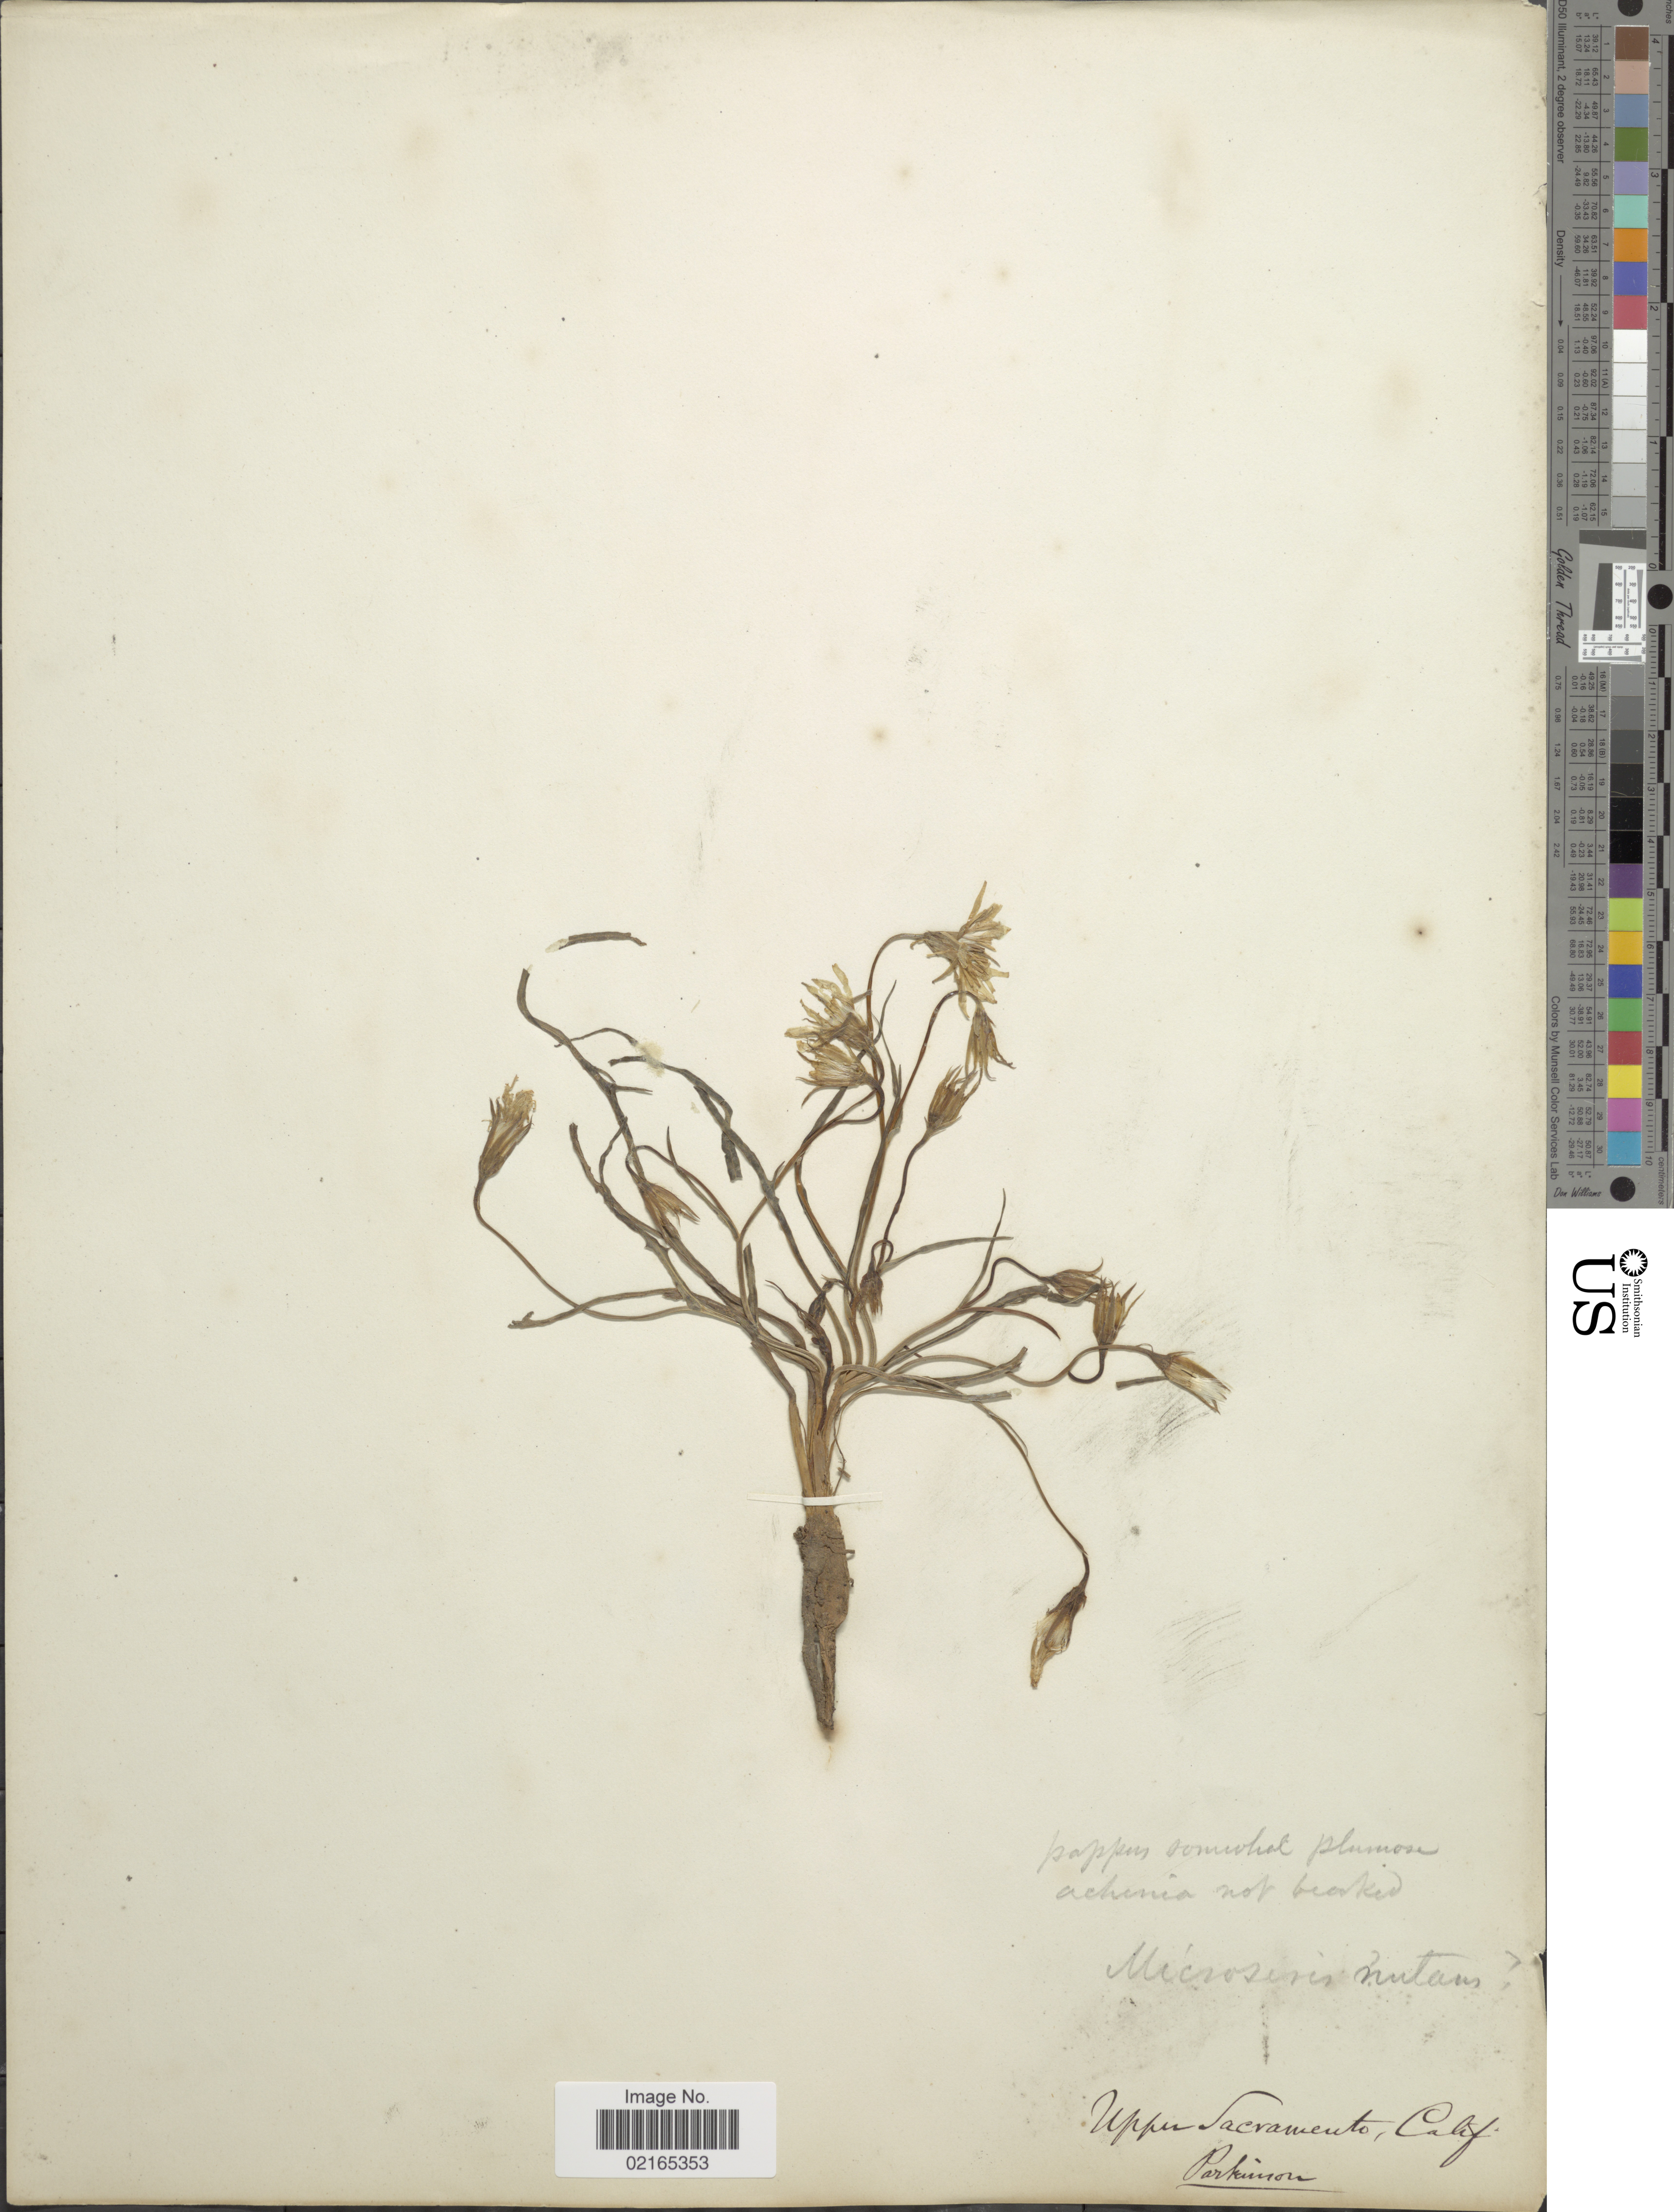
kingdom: Plantae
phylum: Tracheophyta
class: Magnoliopsida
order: Asterales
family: Asteraceae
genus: Microseris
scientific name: Microseris nutans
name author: (Hook.) Sch. Bip.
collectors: Parkinson, --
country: United States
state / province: California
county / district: Sacramento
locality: Upper Sacramento